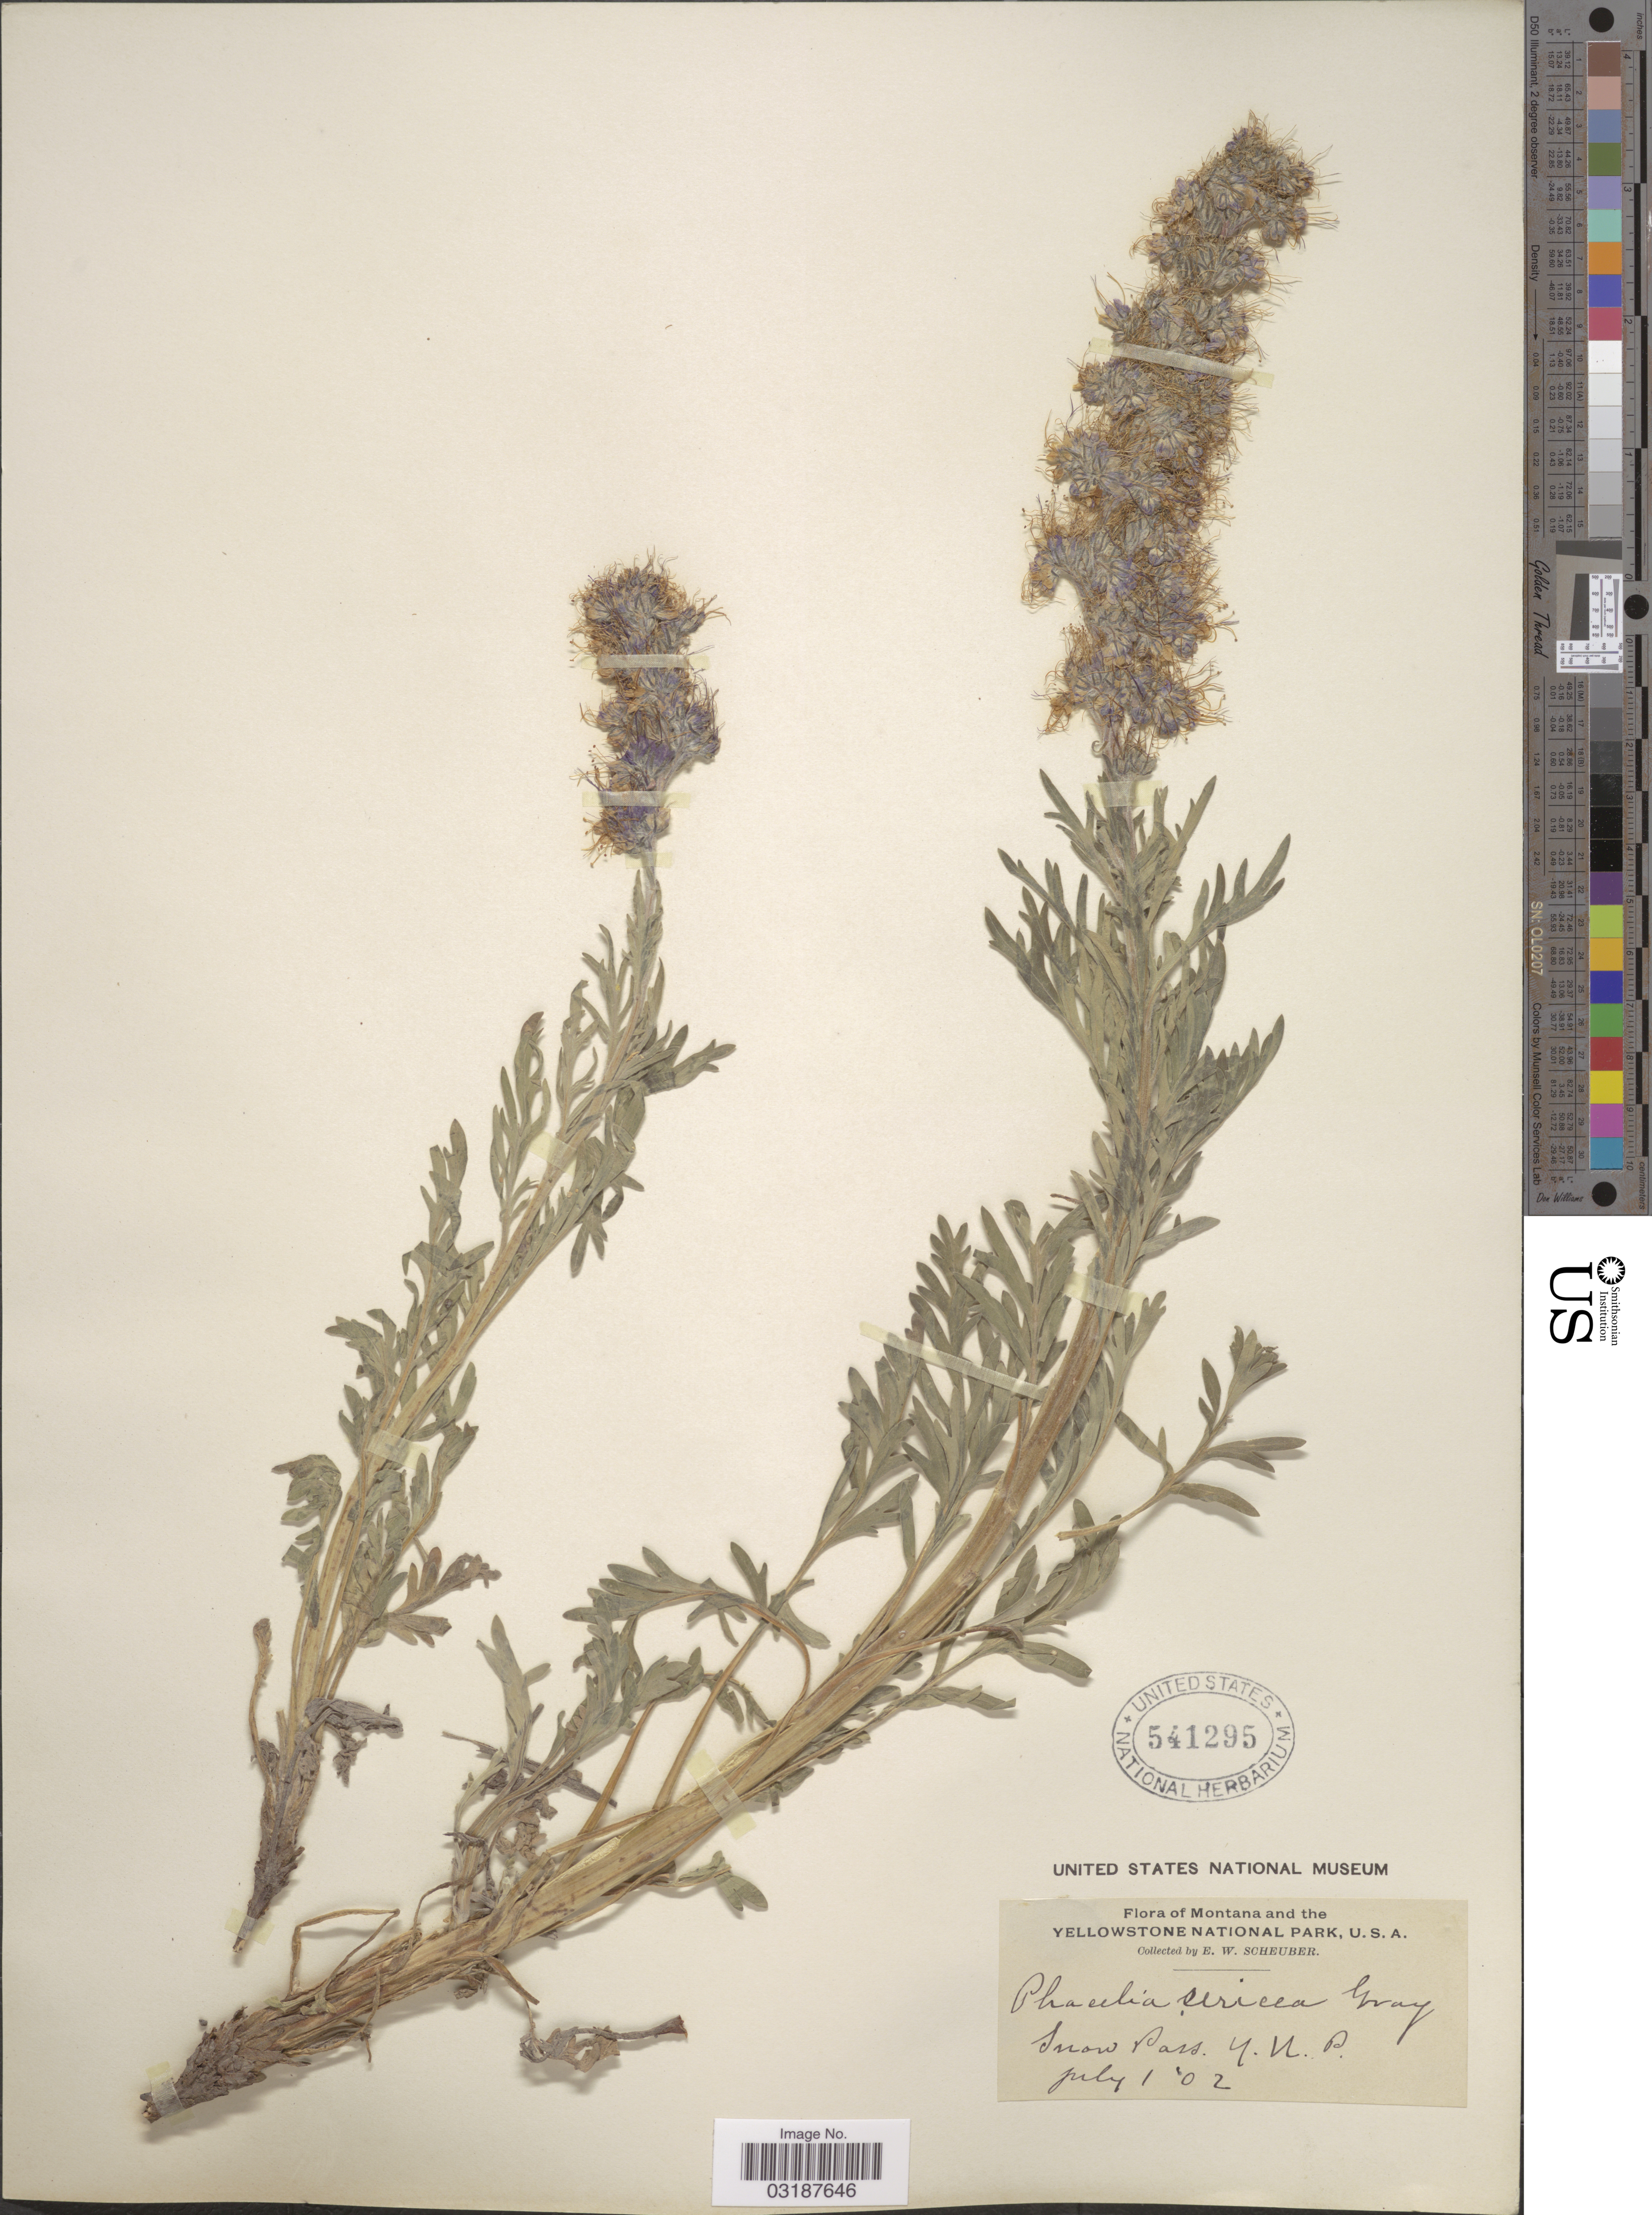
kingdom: Plantae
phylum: Tracheophyta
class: Magnoliopsida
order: Boraginales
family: Hydrophyllaceae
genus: Phacelia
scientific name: Phacelia sericea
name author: (Graham) A. Gray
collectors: E. Scheuber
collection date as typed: Transcribed d/m/y: 1/7/2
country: United States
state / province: Montana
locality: Yellowstone National Park. Snow Pass.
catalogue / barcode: US 541295